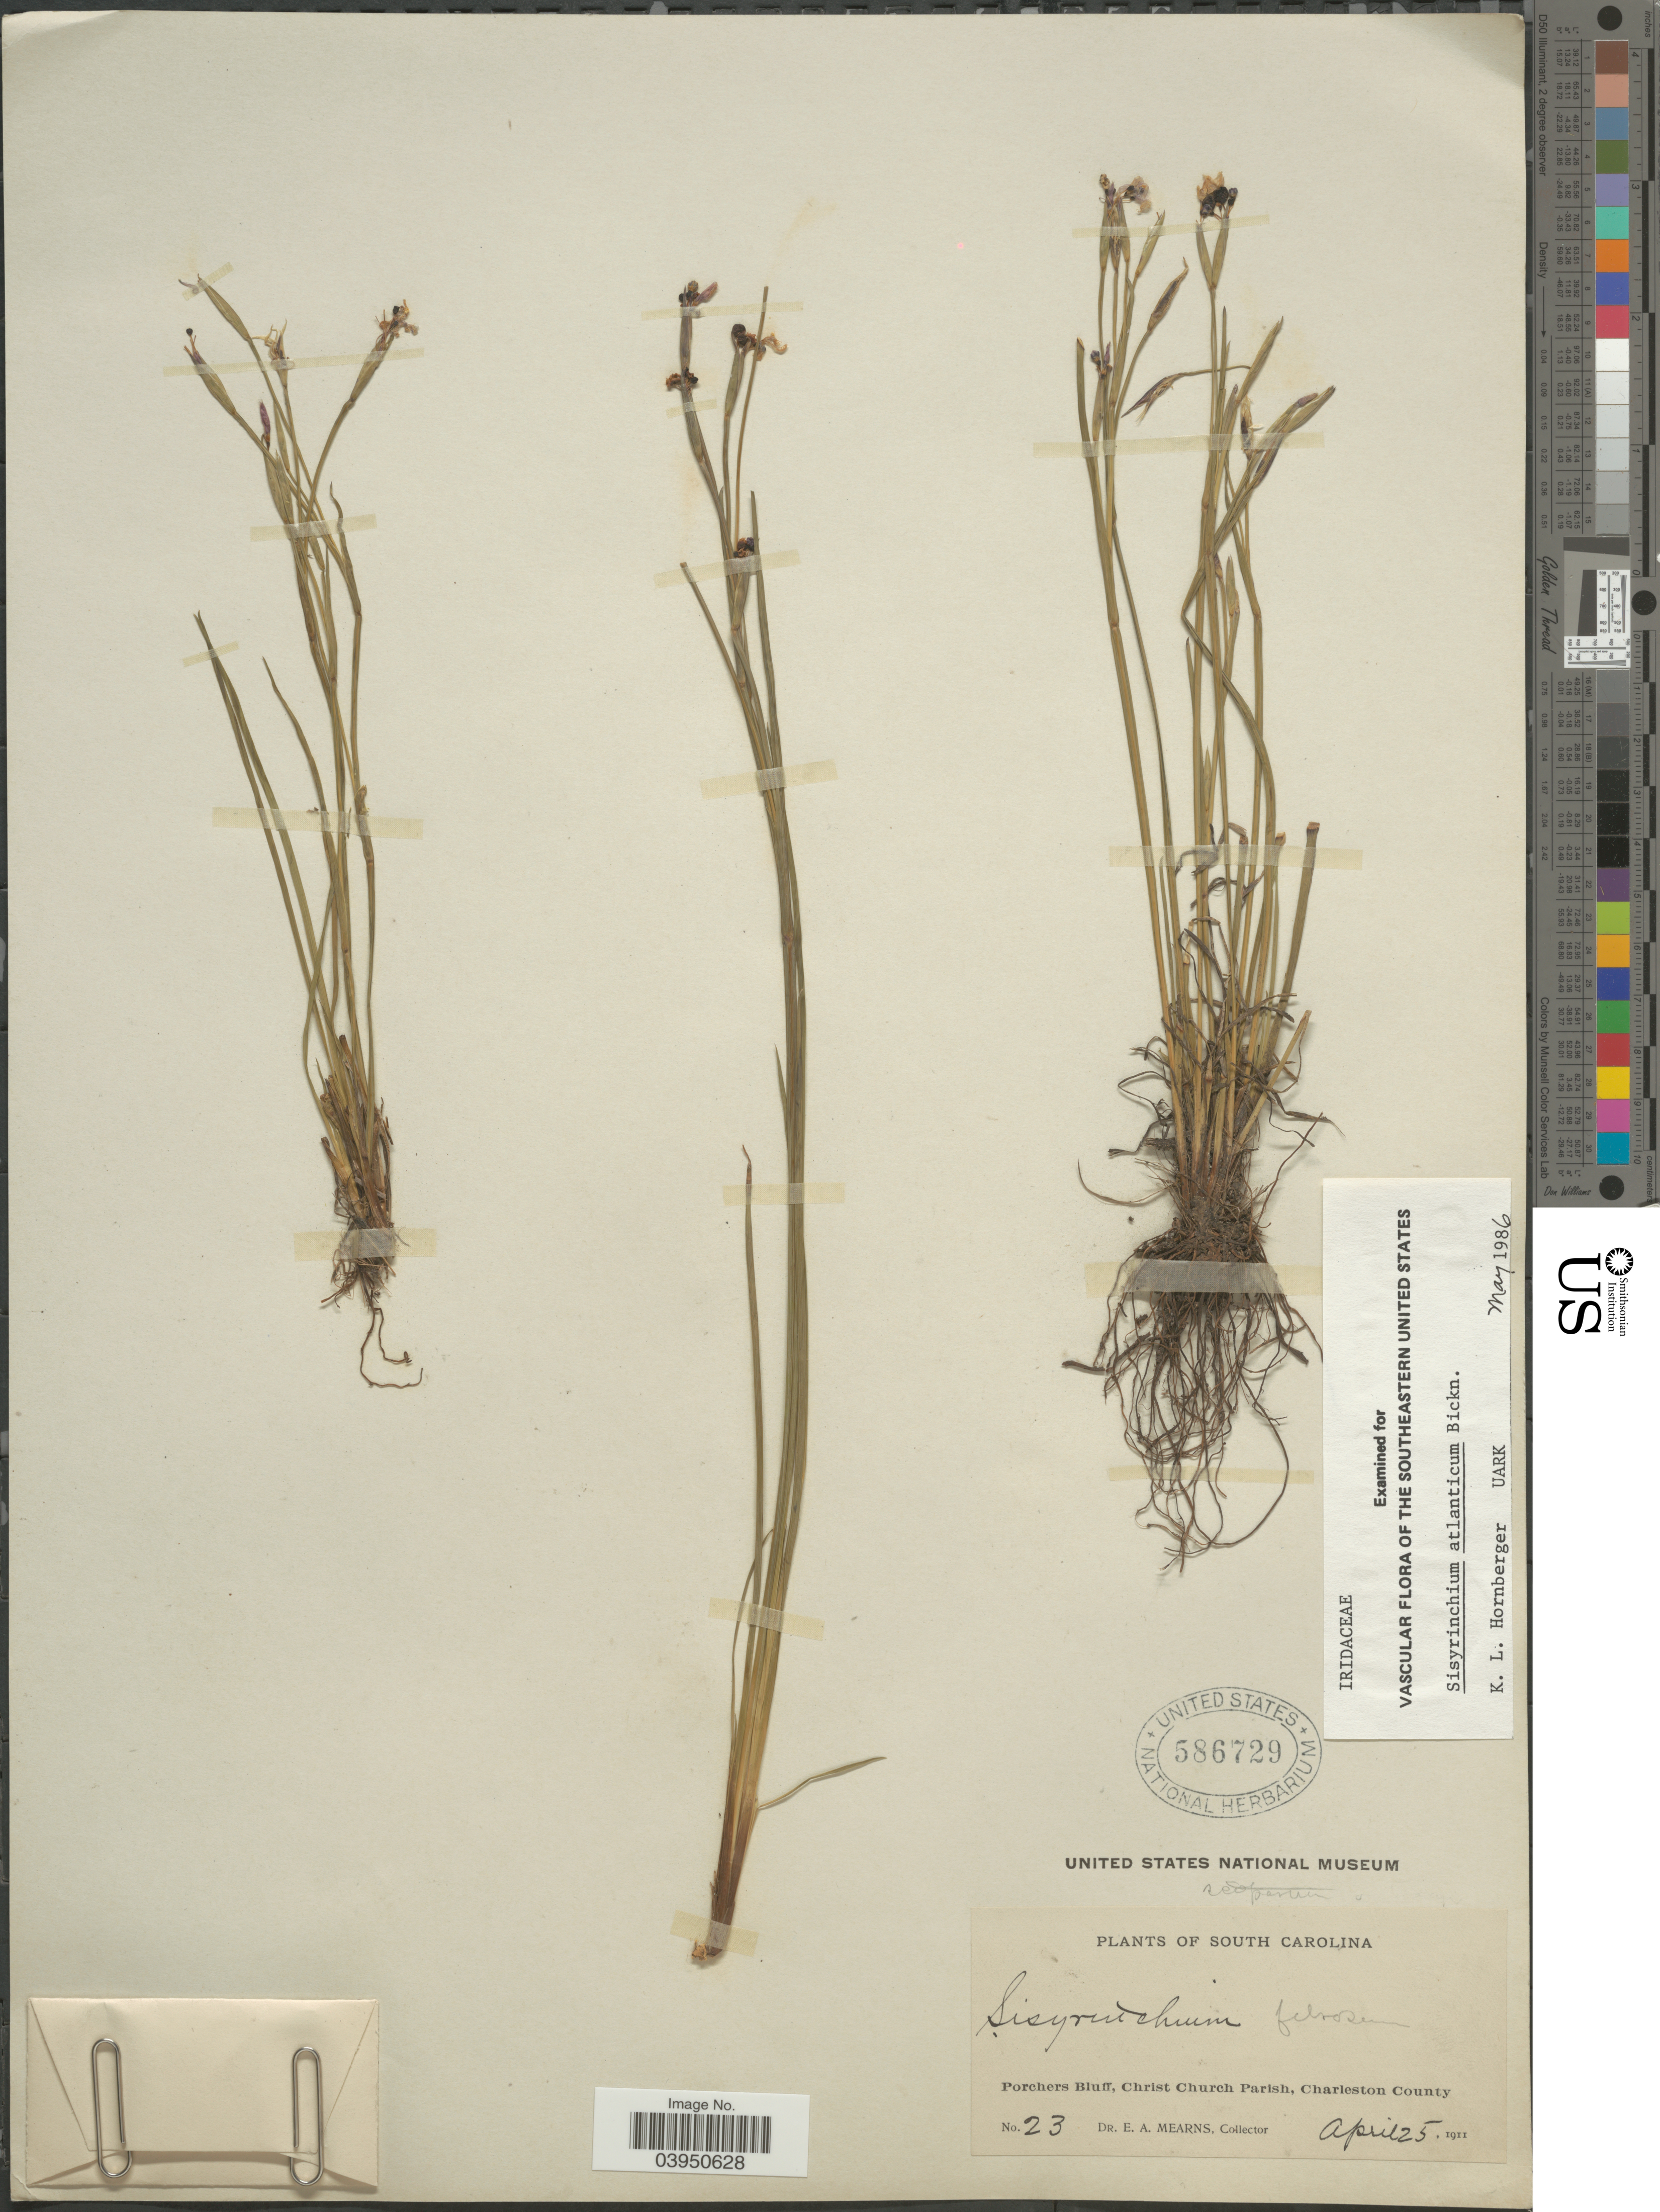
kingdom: Plantae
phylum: Tracheophyta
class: Liliopsida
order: Asparagales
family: Iridaceae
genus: Sisyrinchium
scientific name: Sisyrinchium atlanticum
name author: E.P. Bicknell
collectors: E. A. Mearns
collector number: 23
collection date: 1911-04-25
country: United States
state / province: South Carolina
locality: Porchers Bluff, Christ Church Parish, Charleston County.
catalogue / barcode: US 586729